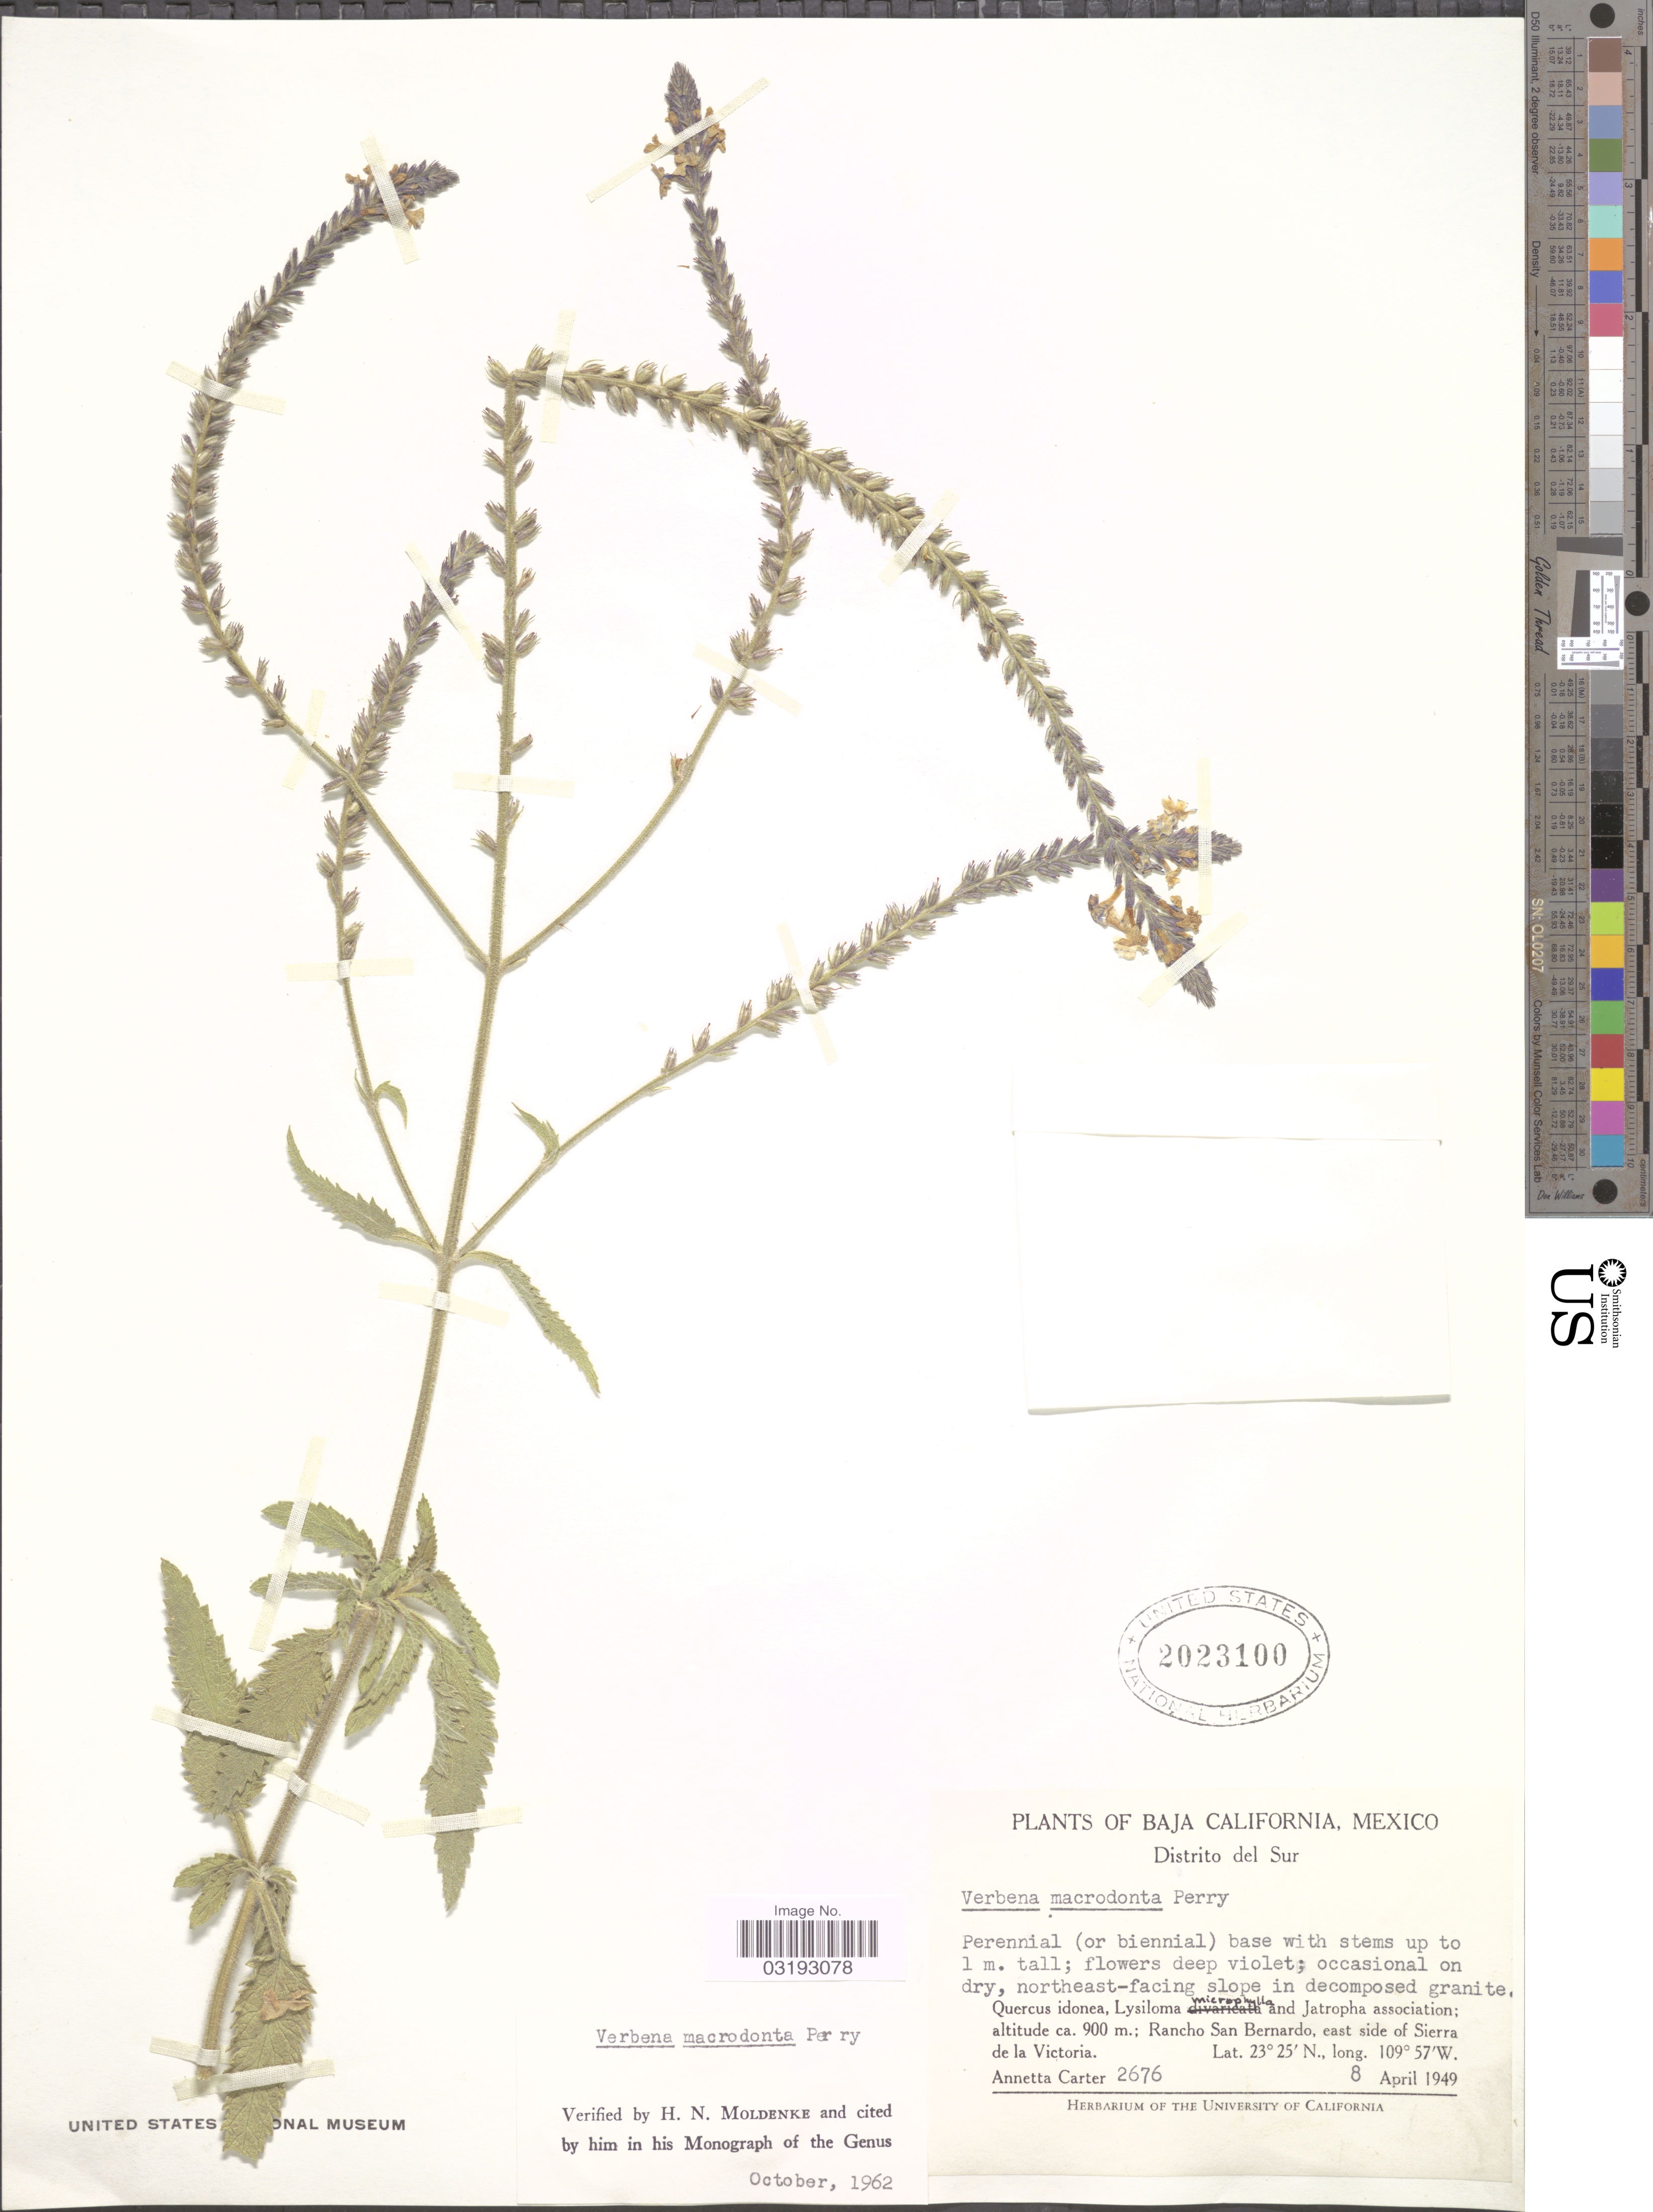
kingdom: Plantae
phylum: Tracheophyta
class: Magnoliopsida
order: Lamiales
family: Verbenaceae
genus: Verbena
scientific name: Verbena macrodonta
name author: L.M. Perry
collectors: A. Carter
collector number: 2676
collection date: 1949-04-08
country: Mexico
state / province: Baja California Sur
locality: Distrito del Sur. Rancho San Bernardo, east side of Sierra de la Victoria.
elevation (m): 274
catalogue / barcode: US 2023100